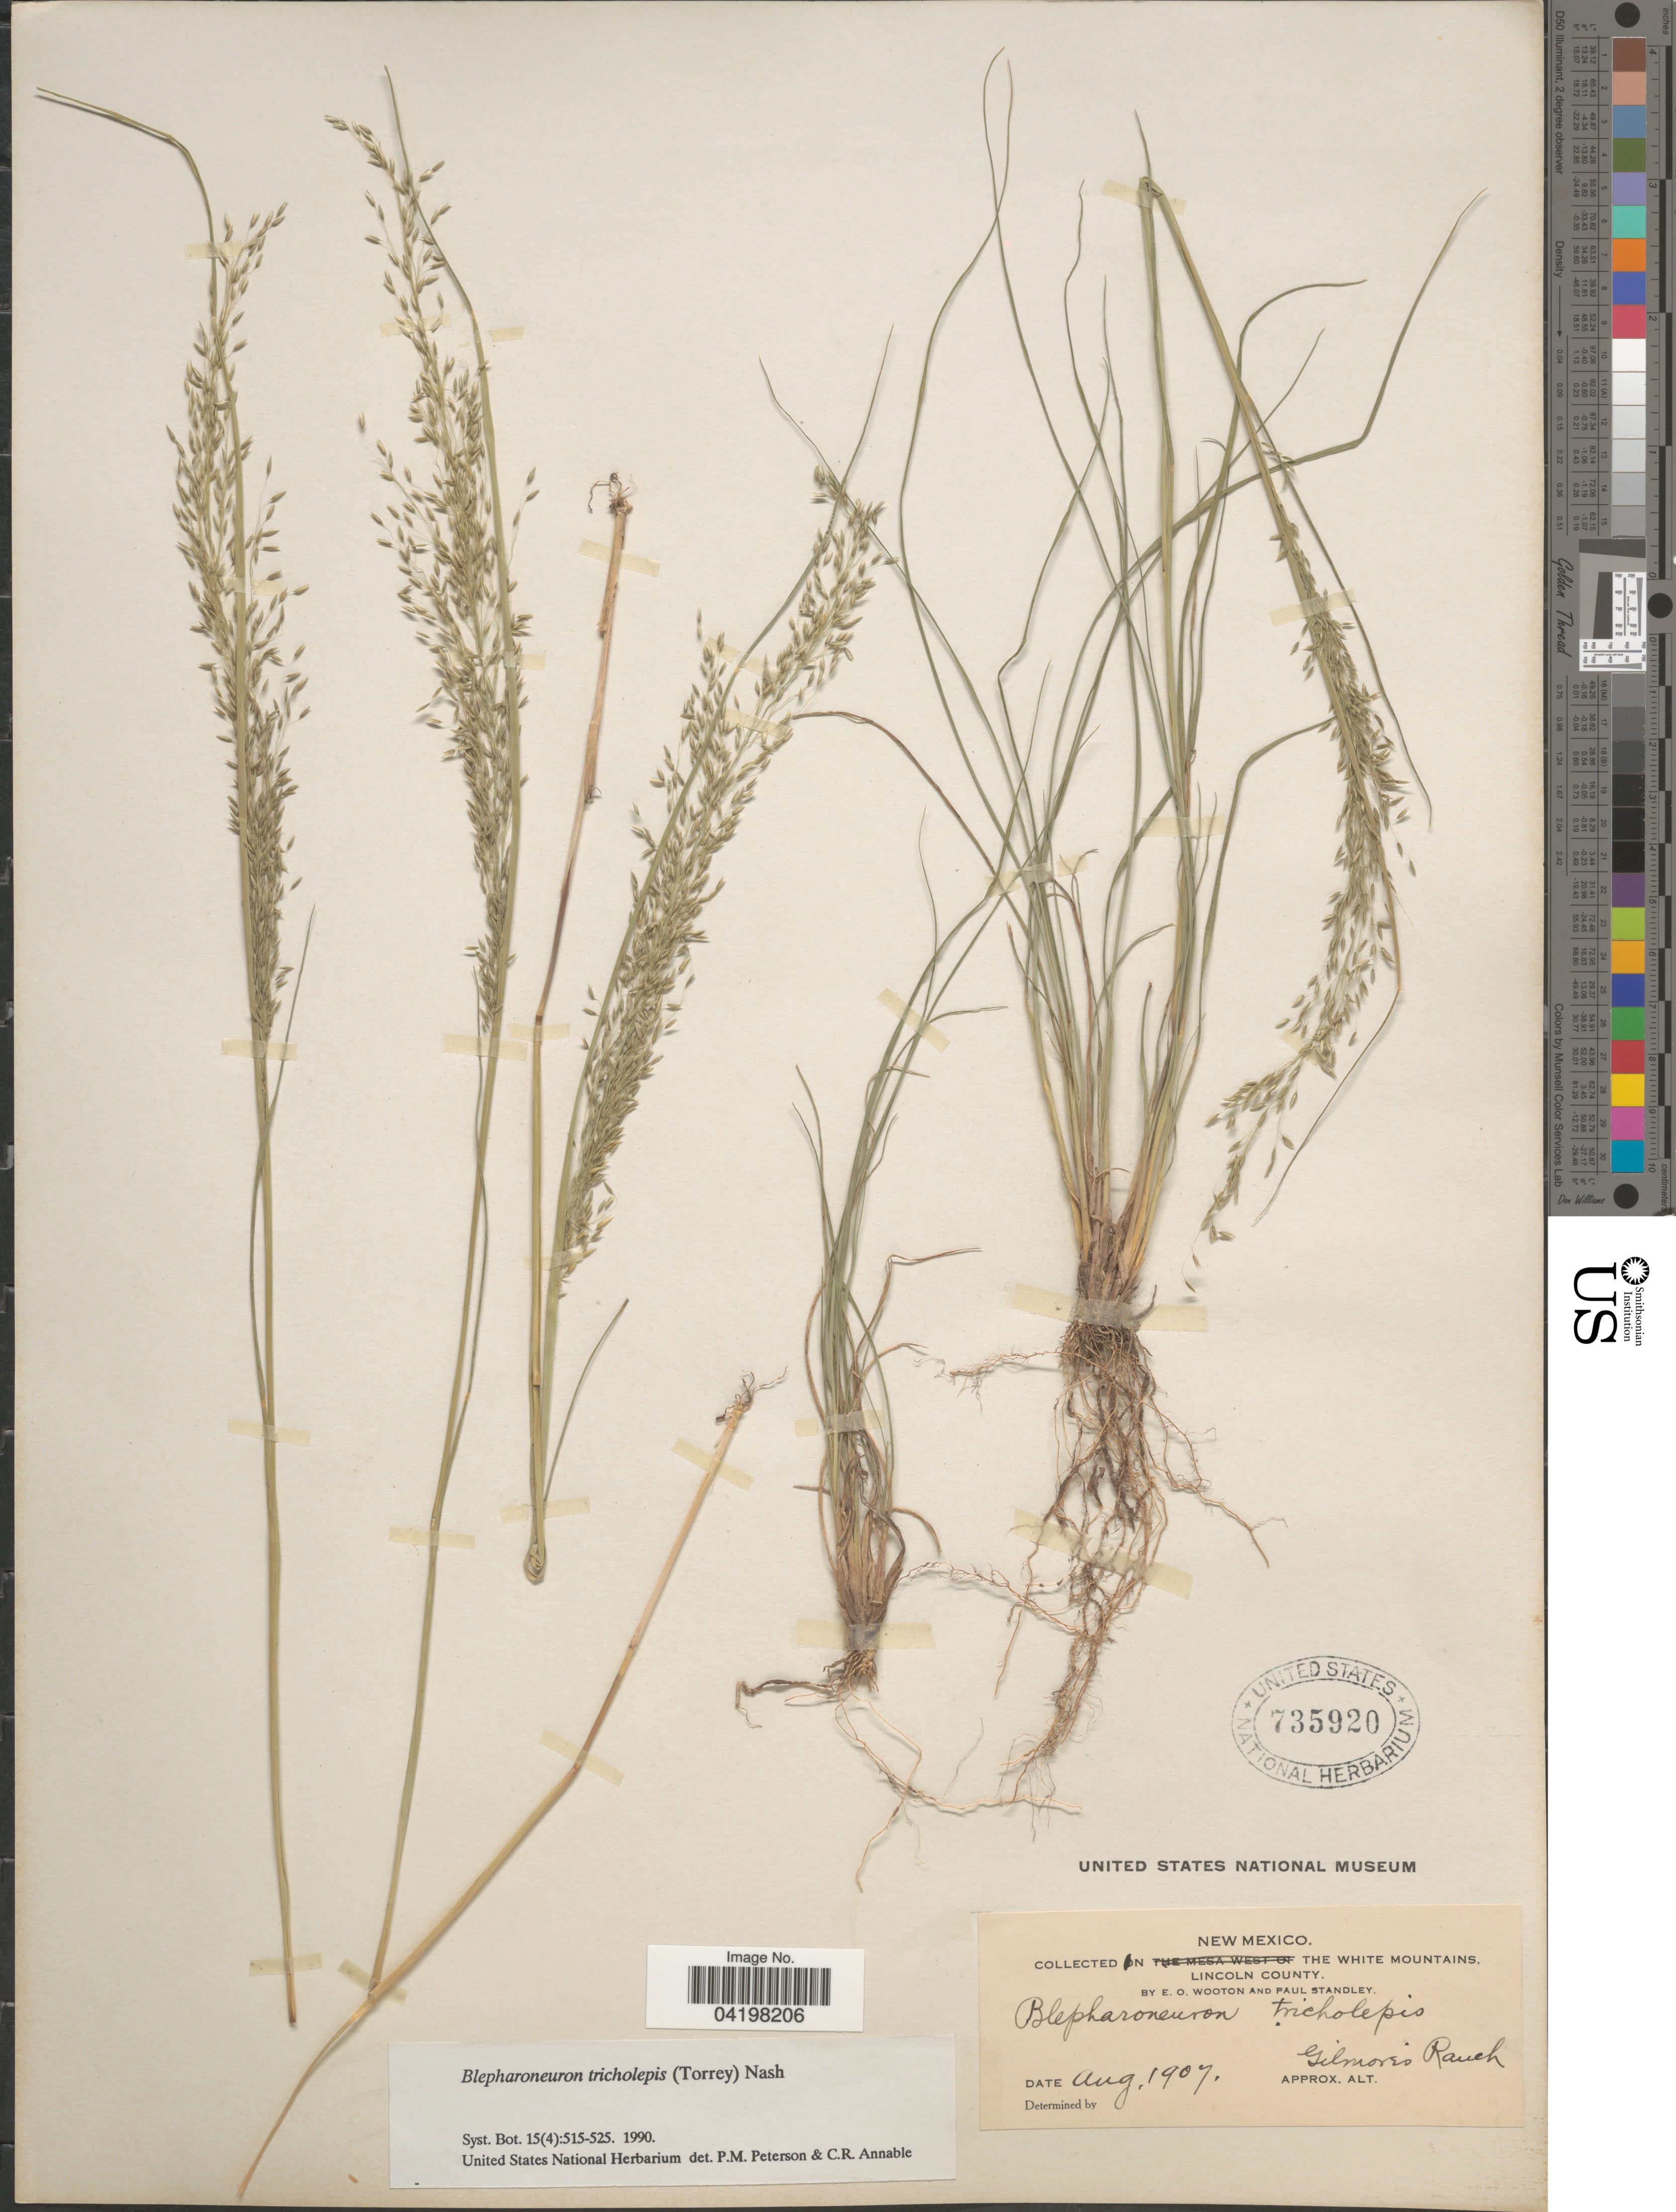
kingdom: Plantae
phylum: Tracheophyta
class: Liliopsida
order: Poales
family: Poaceae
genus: Muhlenbergia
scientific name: Muhlenbergia tricholepis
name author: (Torr.) Columbus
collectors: E. O. Wooton & P. C. Standley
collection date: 1907-08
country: United States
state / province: New Mexico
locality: In the White Mountains, Lincoln County. Gilmore's Ranch.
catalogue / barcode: US 735920